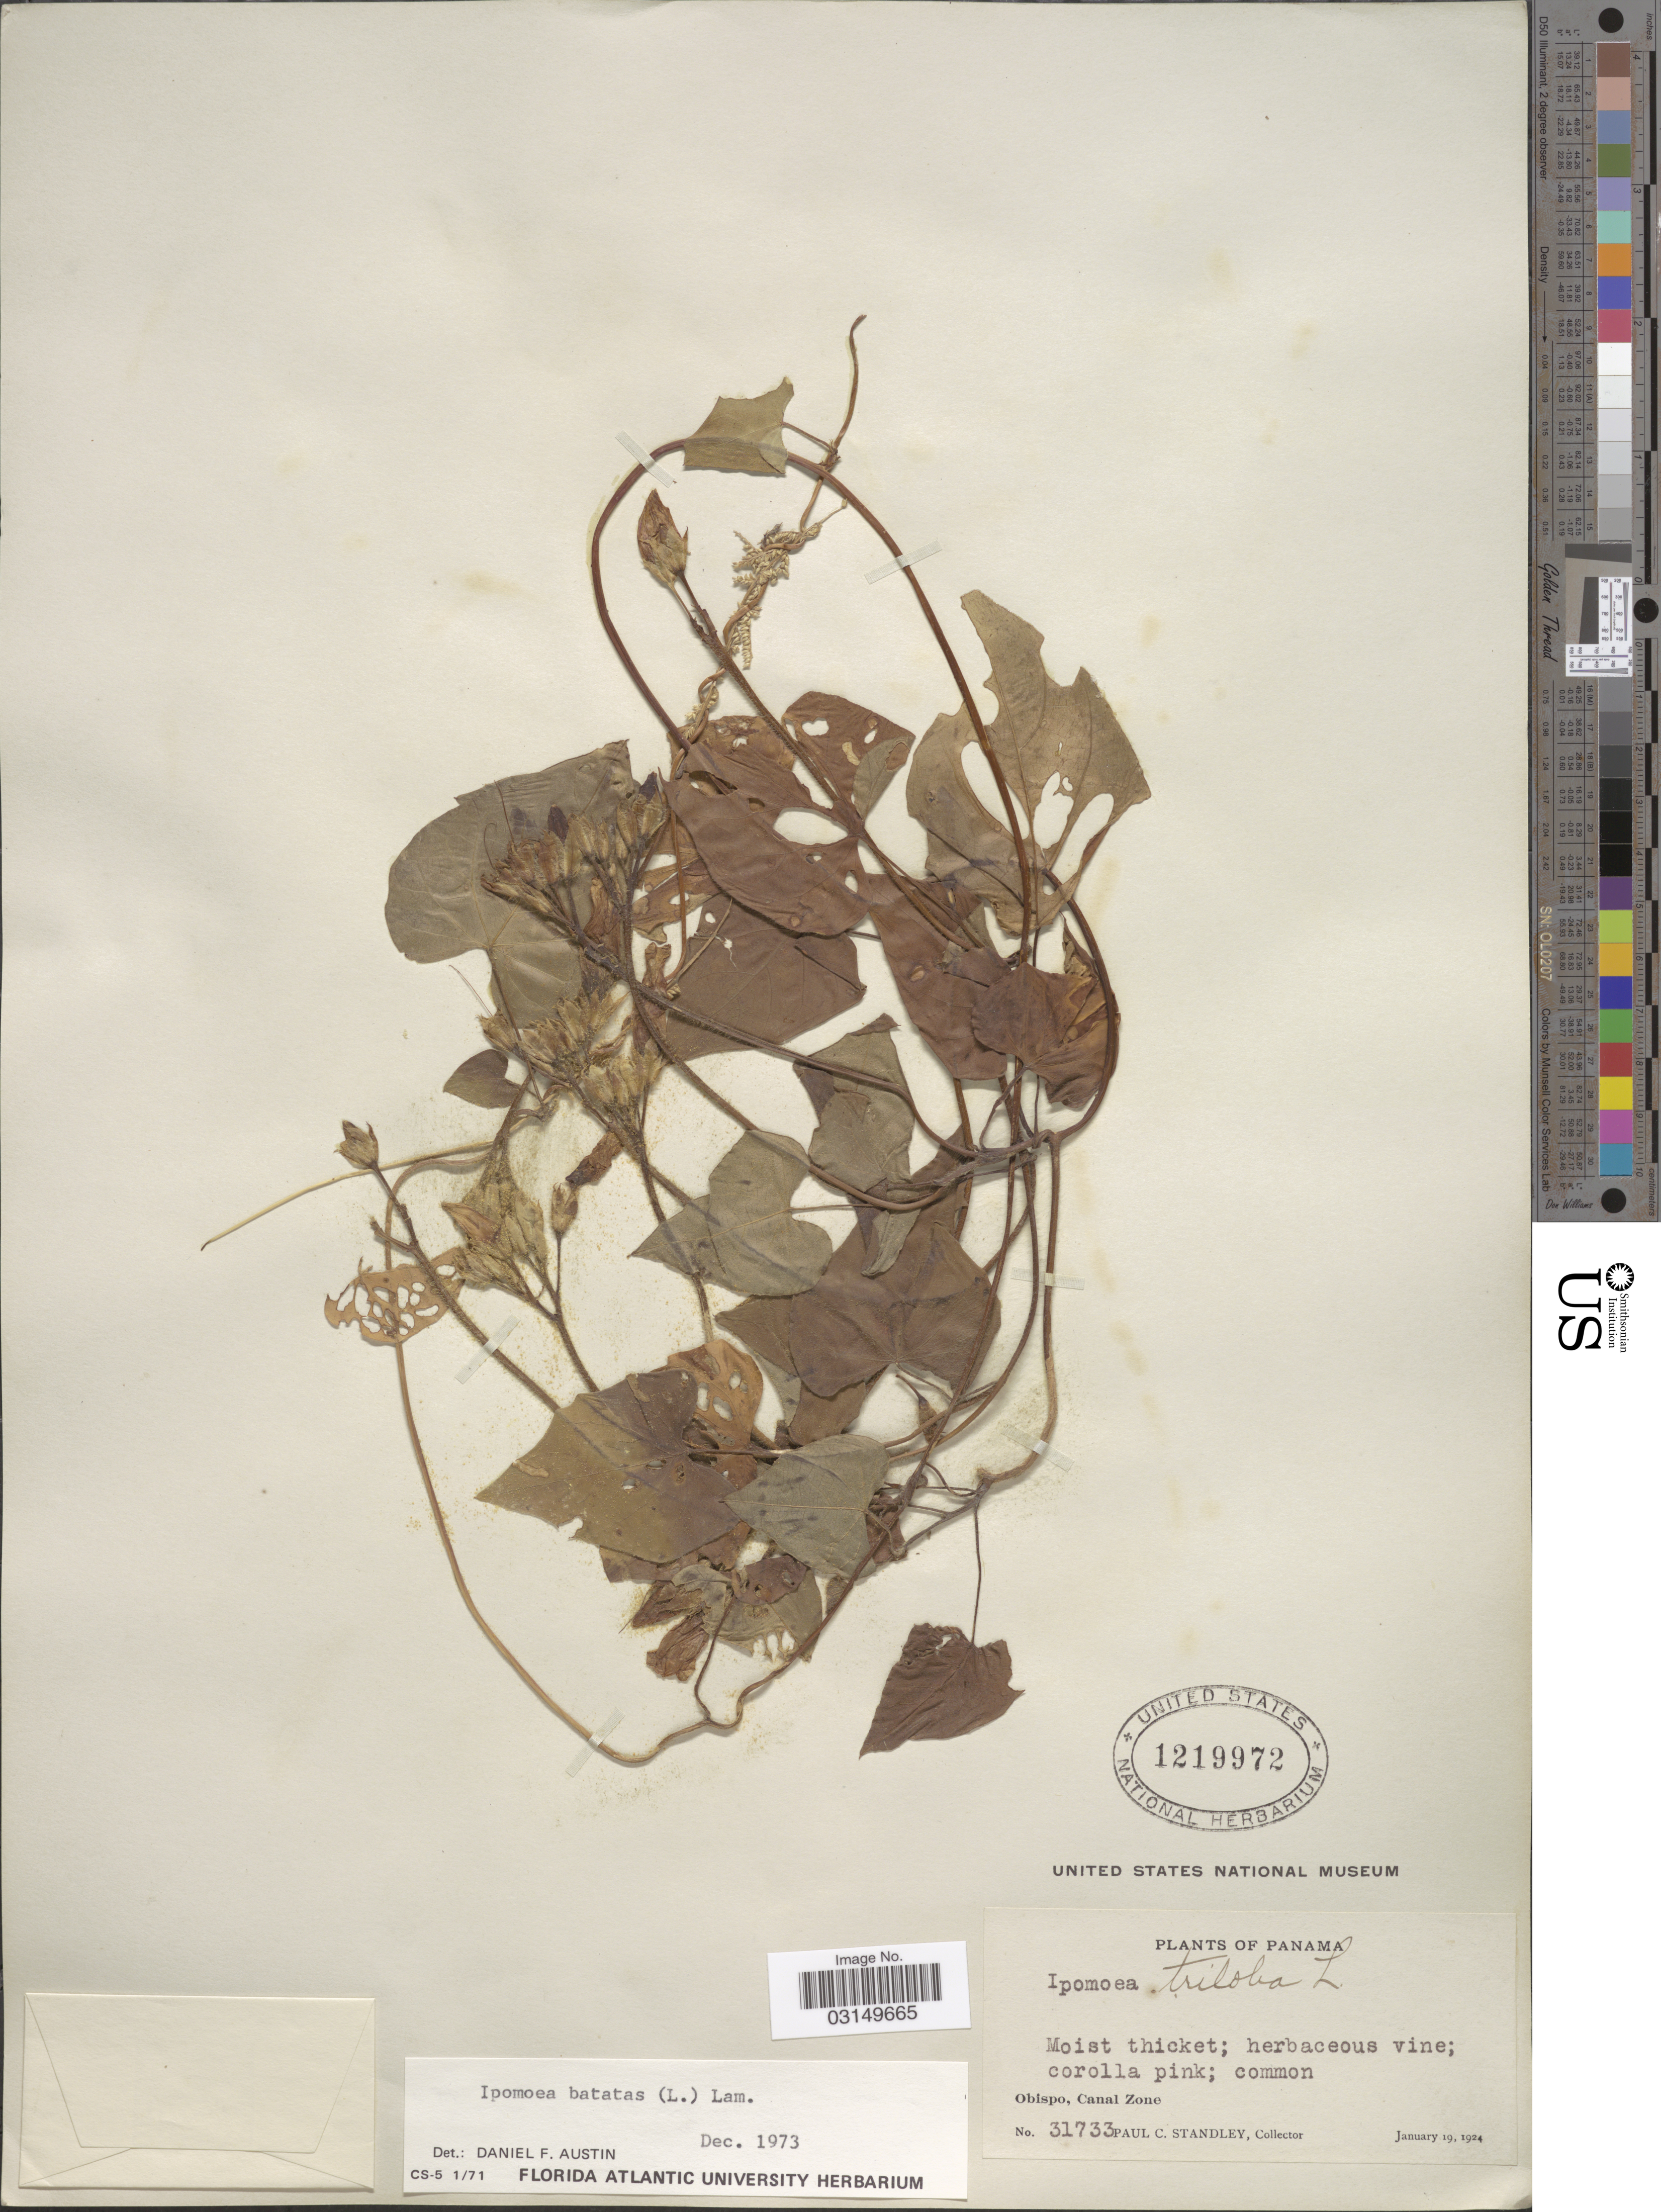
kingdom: Plantae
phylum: Tracheophyta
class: Magnoliopsida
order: Solanales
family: Convolvulaceae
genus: Ipomoea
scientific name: Ipomoea batatas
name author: (L.) Lam.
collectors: P. C. Standley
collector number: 31733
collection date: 1924-01-19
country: Panama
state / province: Colón / Panamá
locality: Obispo, Canal Zone.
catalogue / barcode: US 1219972